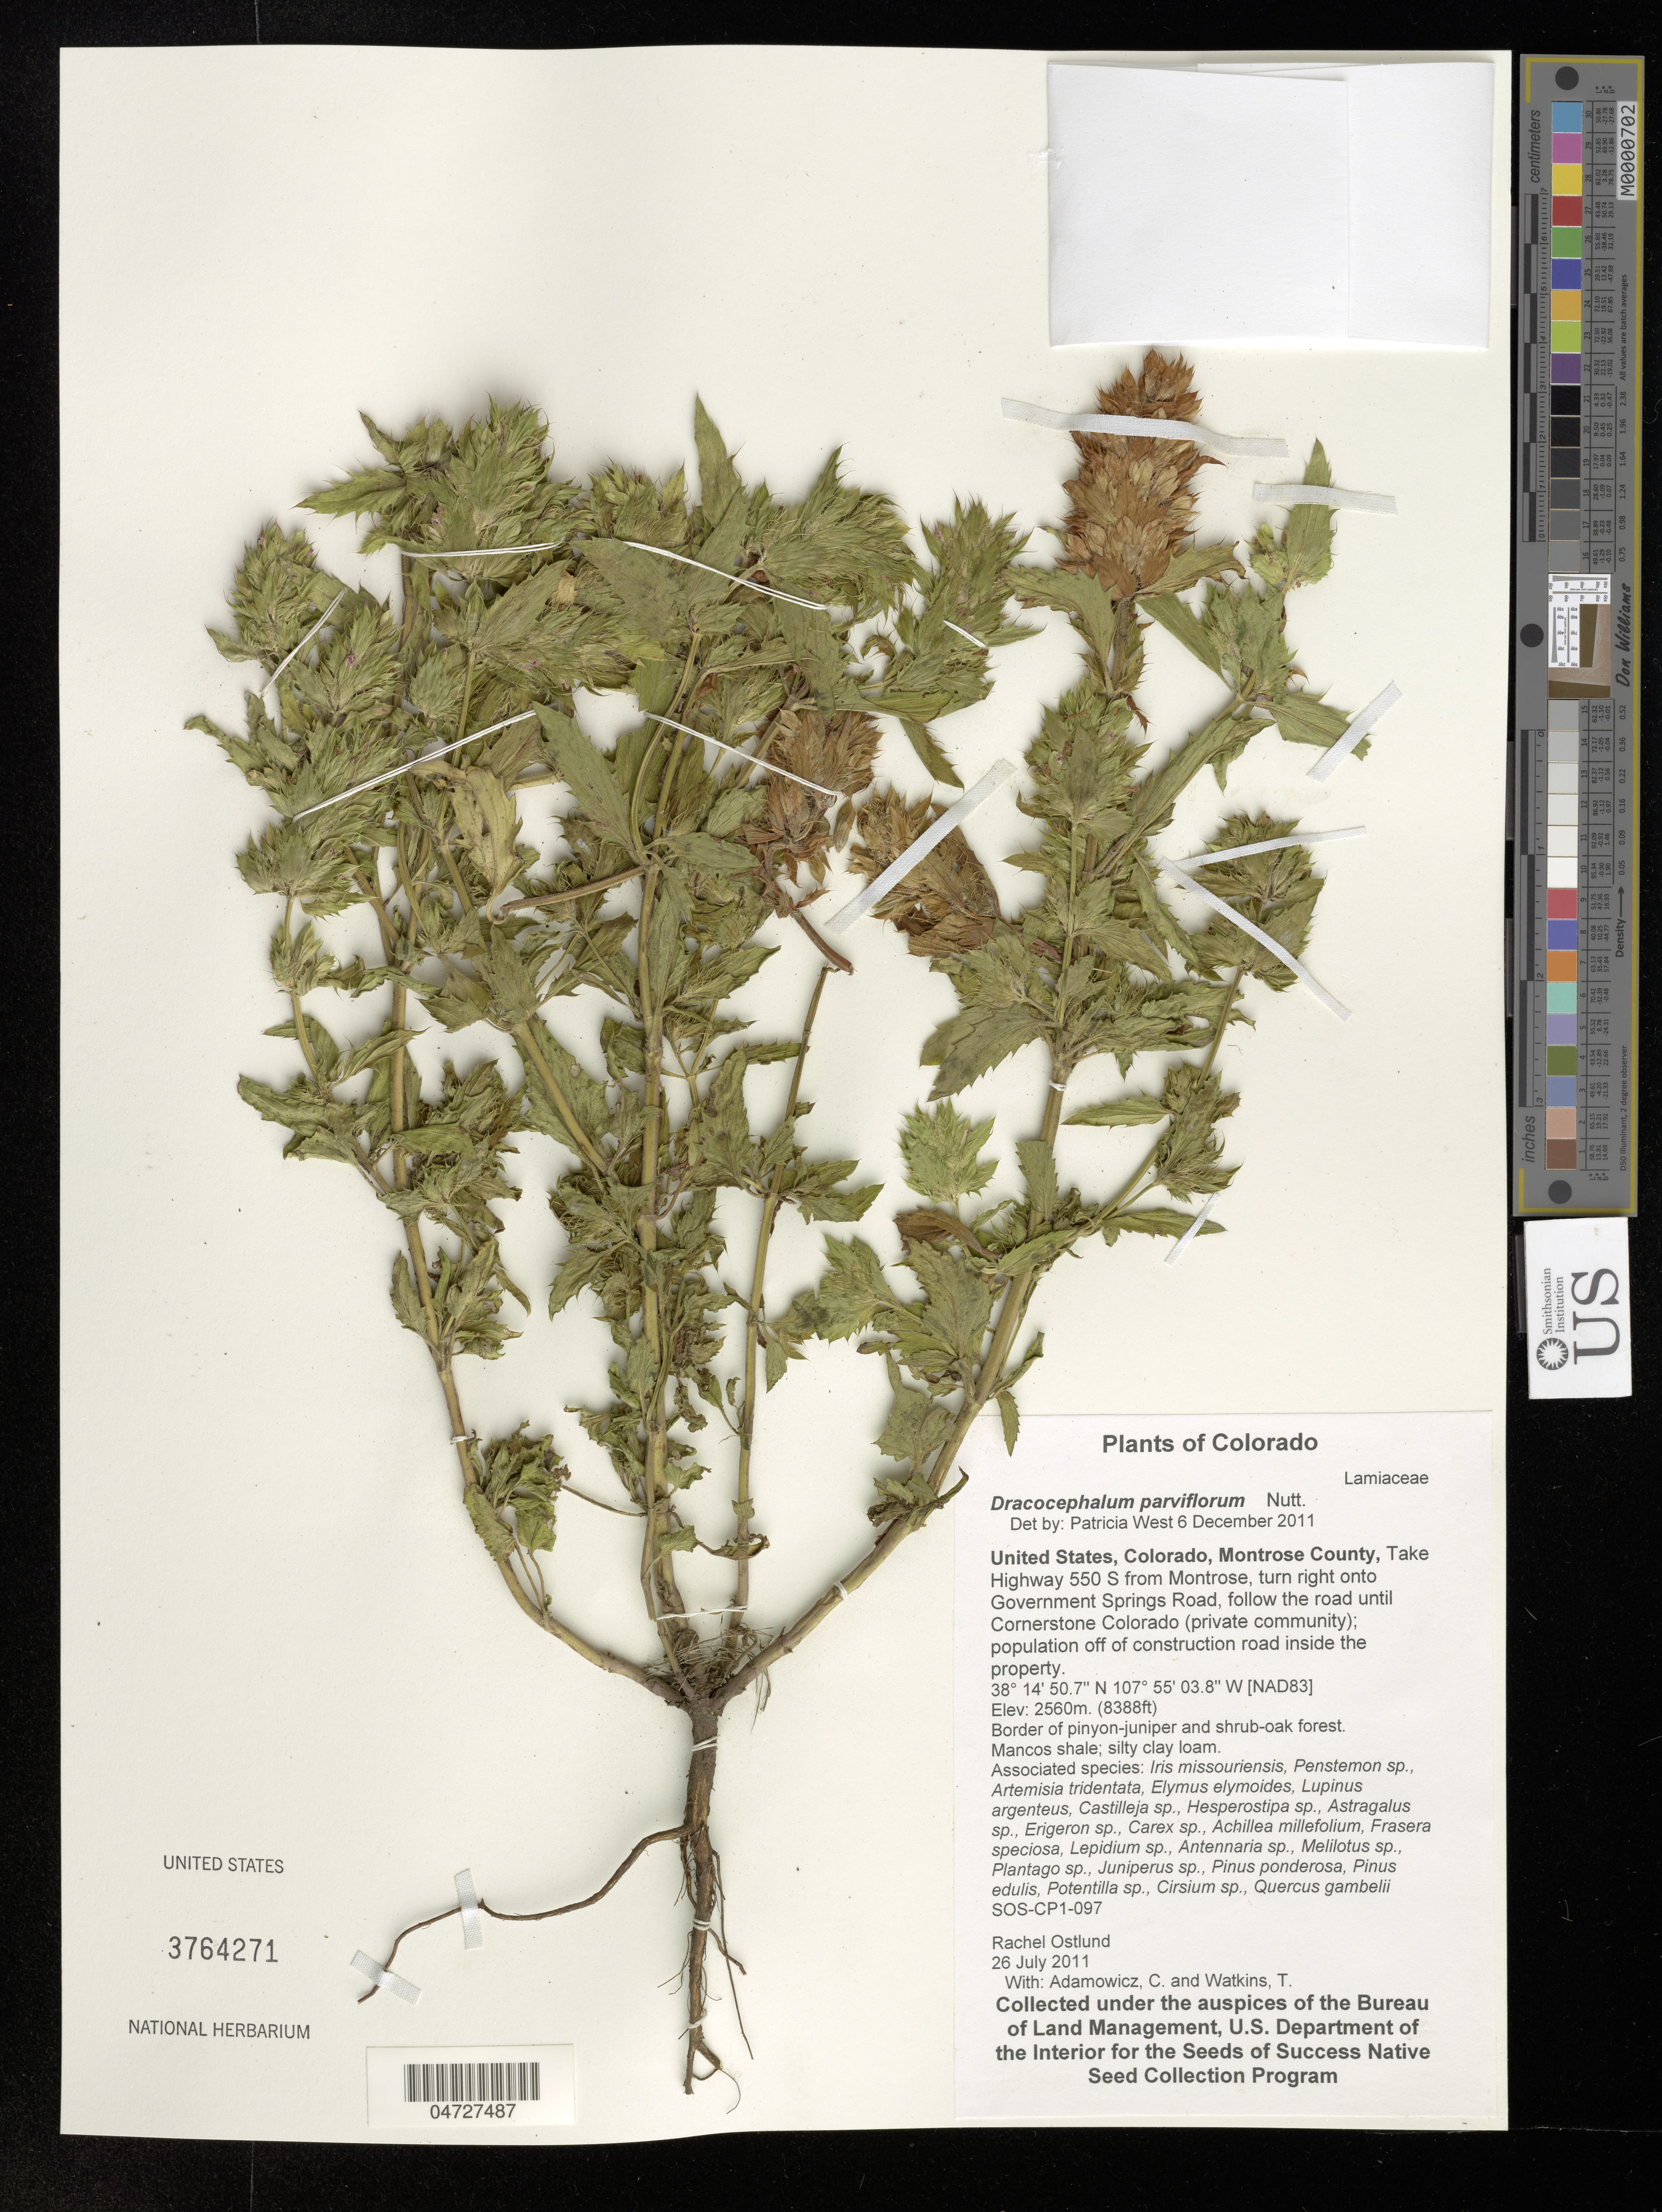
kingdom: Plantae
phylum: Tracheophyta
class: Magnoliopsida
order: Lamiales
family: Lamiaceae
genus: Dracocephalum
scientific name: Dracocephalum parviflorum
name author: Nutt.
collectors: R. Ostlund, C. Adamowicz & T. Watkins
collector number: SOS-CP1-097?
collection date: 2011-07-26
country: United States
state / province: Colorado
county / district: Montrose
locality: Montrose County, Take Highway 550 S from Montrose; turn right onto Government Springs Road, follow the road until Cornerstone Colorado (private community); population off of construction road inside the property.?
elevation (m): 2560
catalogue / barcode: US 3764271